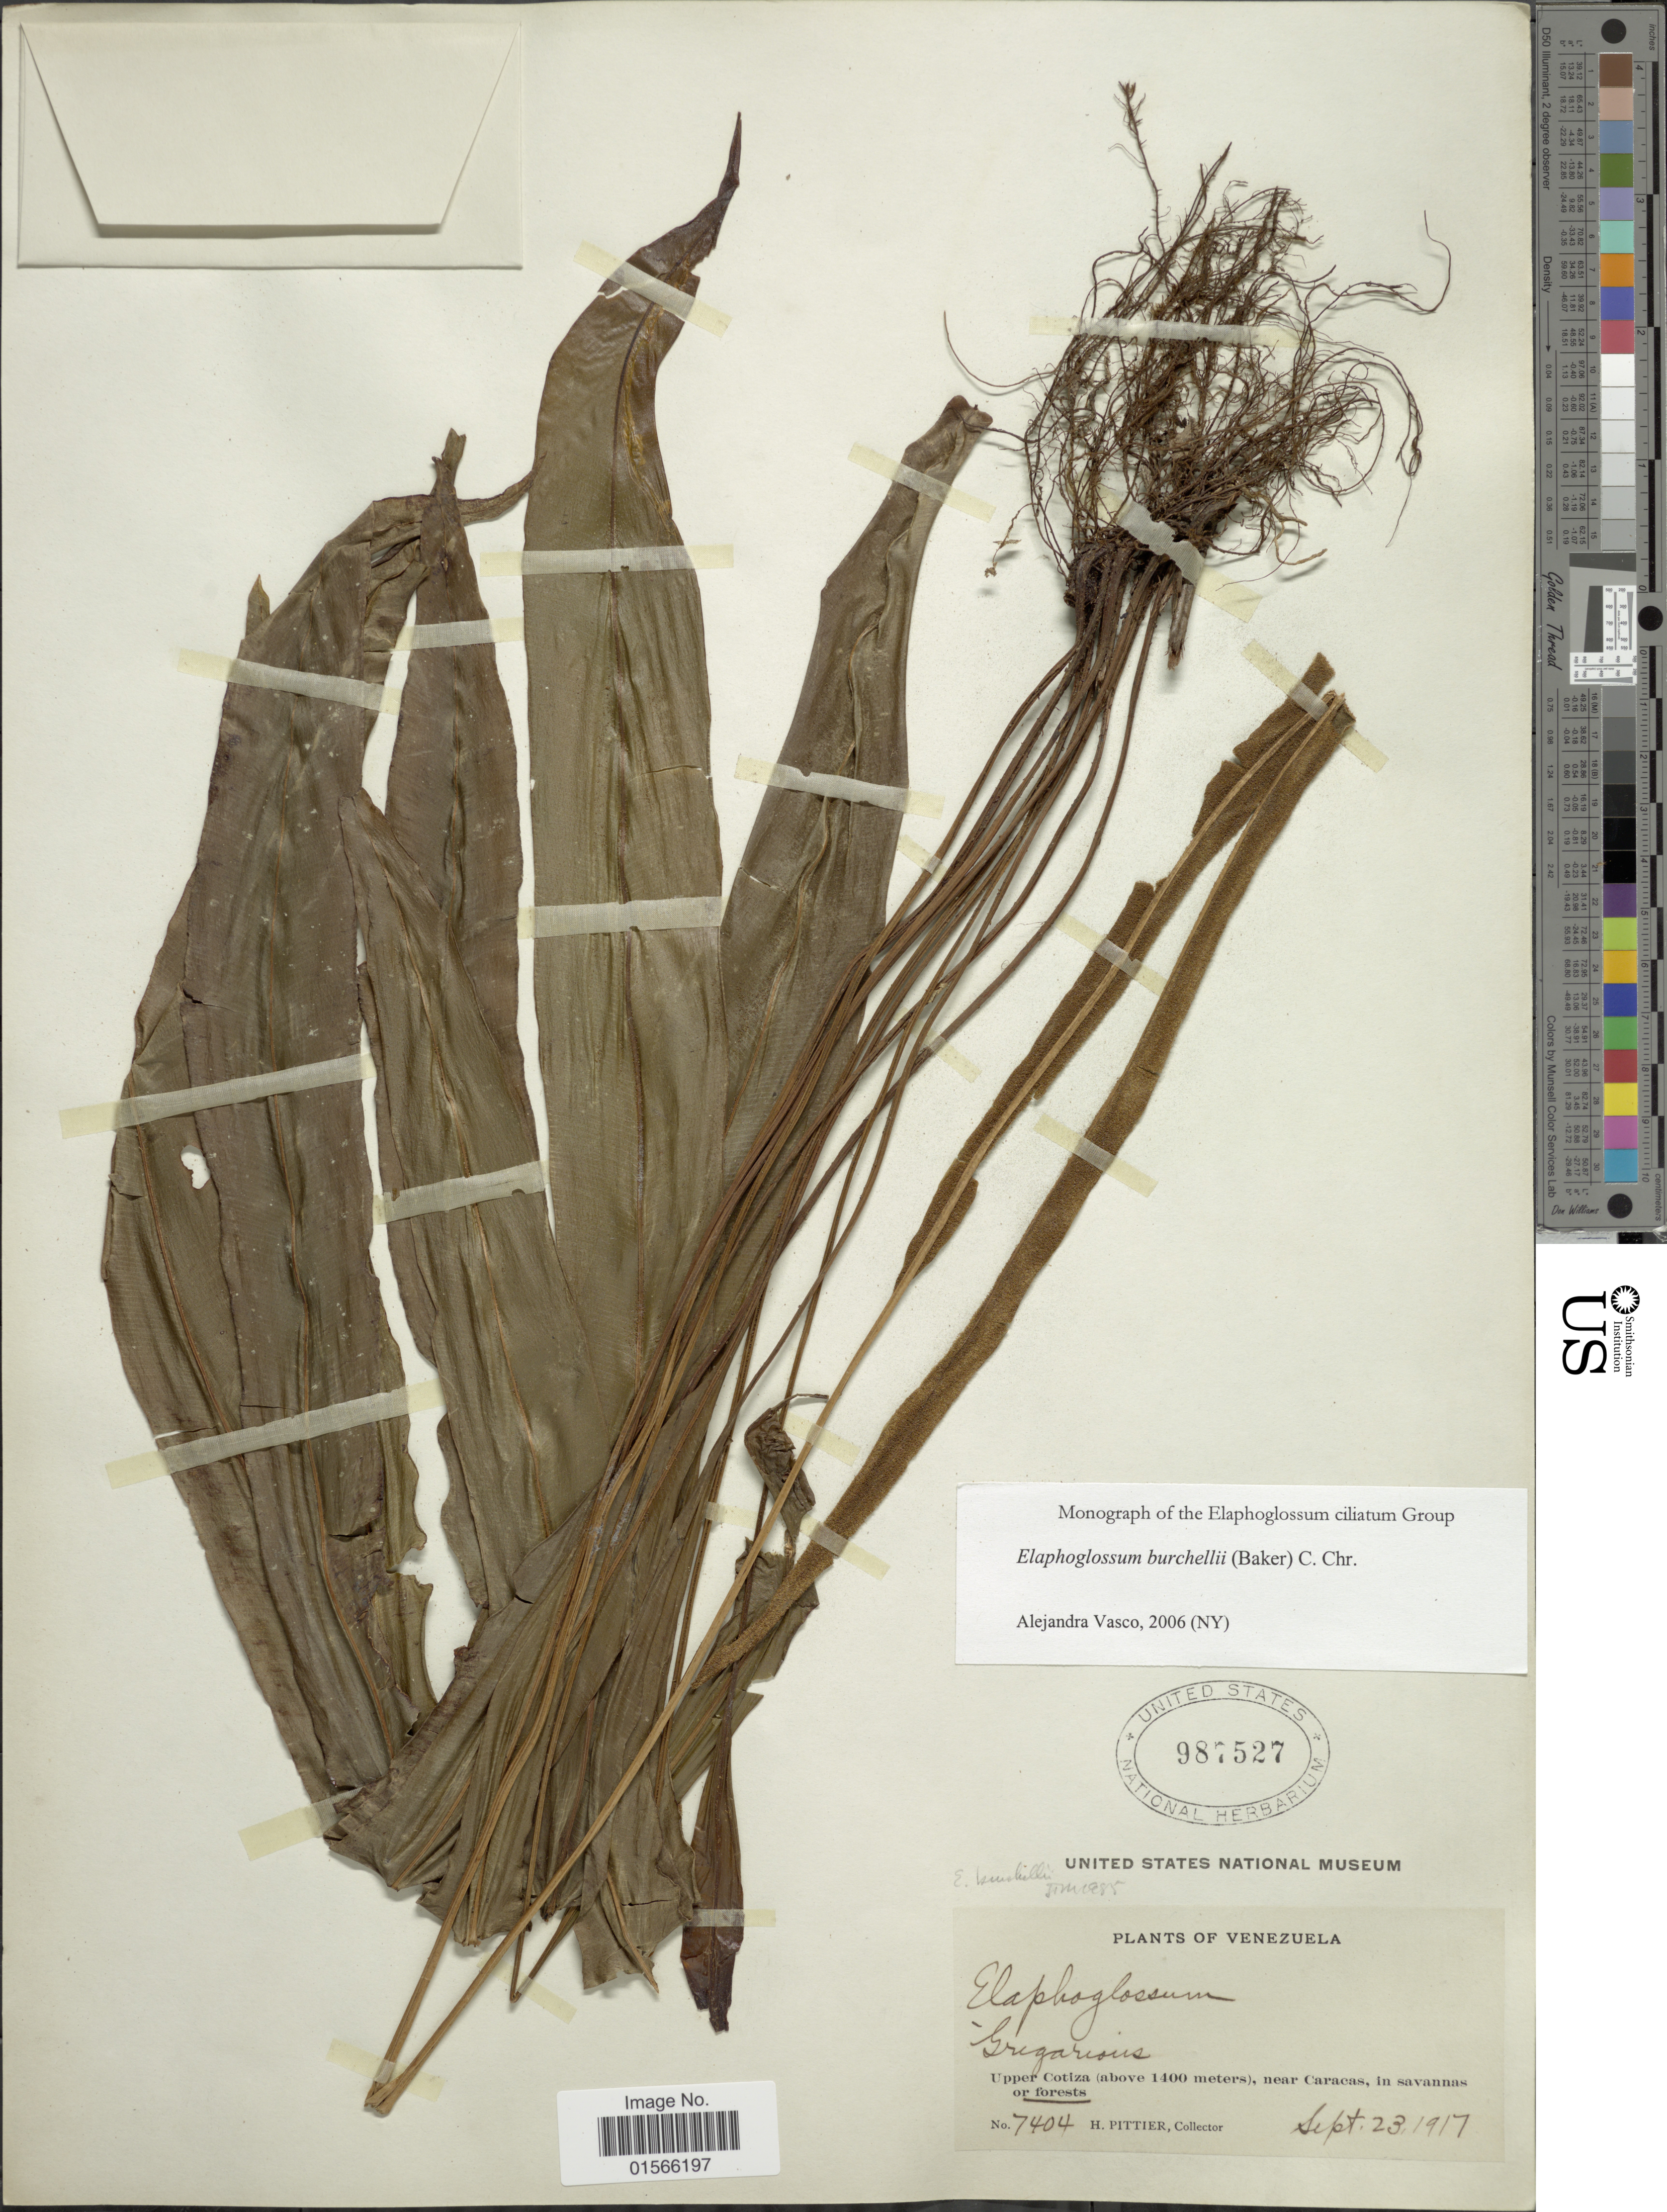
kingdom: Plantae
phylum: Tracheophyta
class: Polypodiopsida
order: Polypodiales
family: Dryopteridaceae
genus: Elaphoglossum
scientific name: Elaphoglossum burchellii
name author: (Baker) C. Chr.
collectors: H. F. Pittier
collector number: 7404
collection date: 1917-09-23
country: Venezuela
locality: Gregarious, Upper Cotiza, near Caracas, in savannas or forests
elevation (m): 1400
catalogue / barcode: US 987527